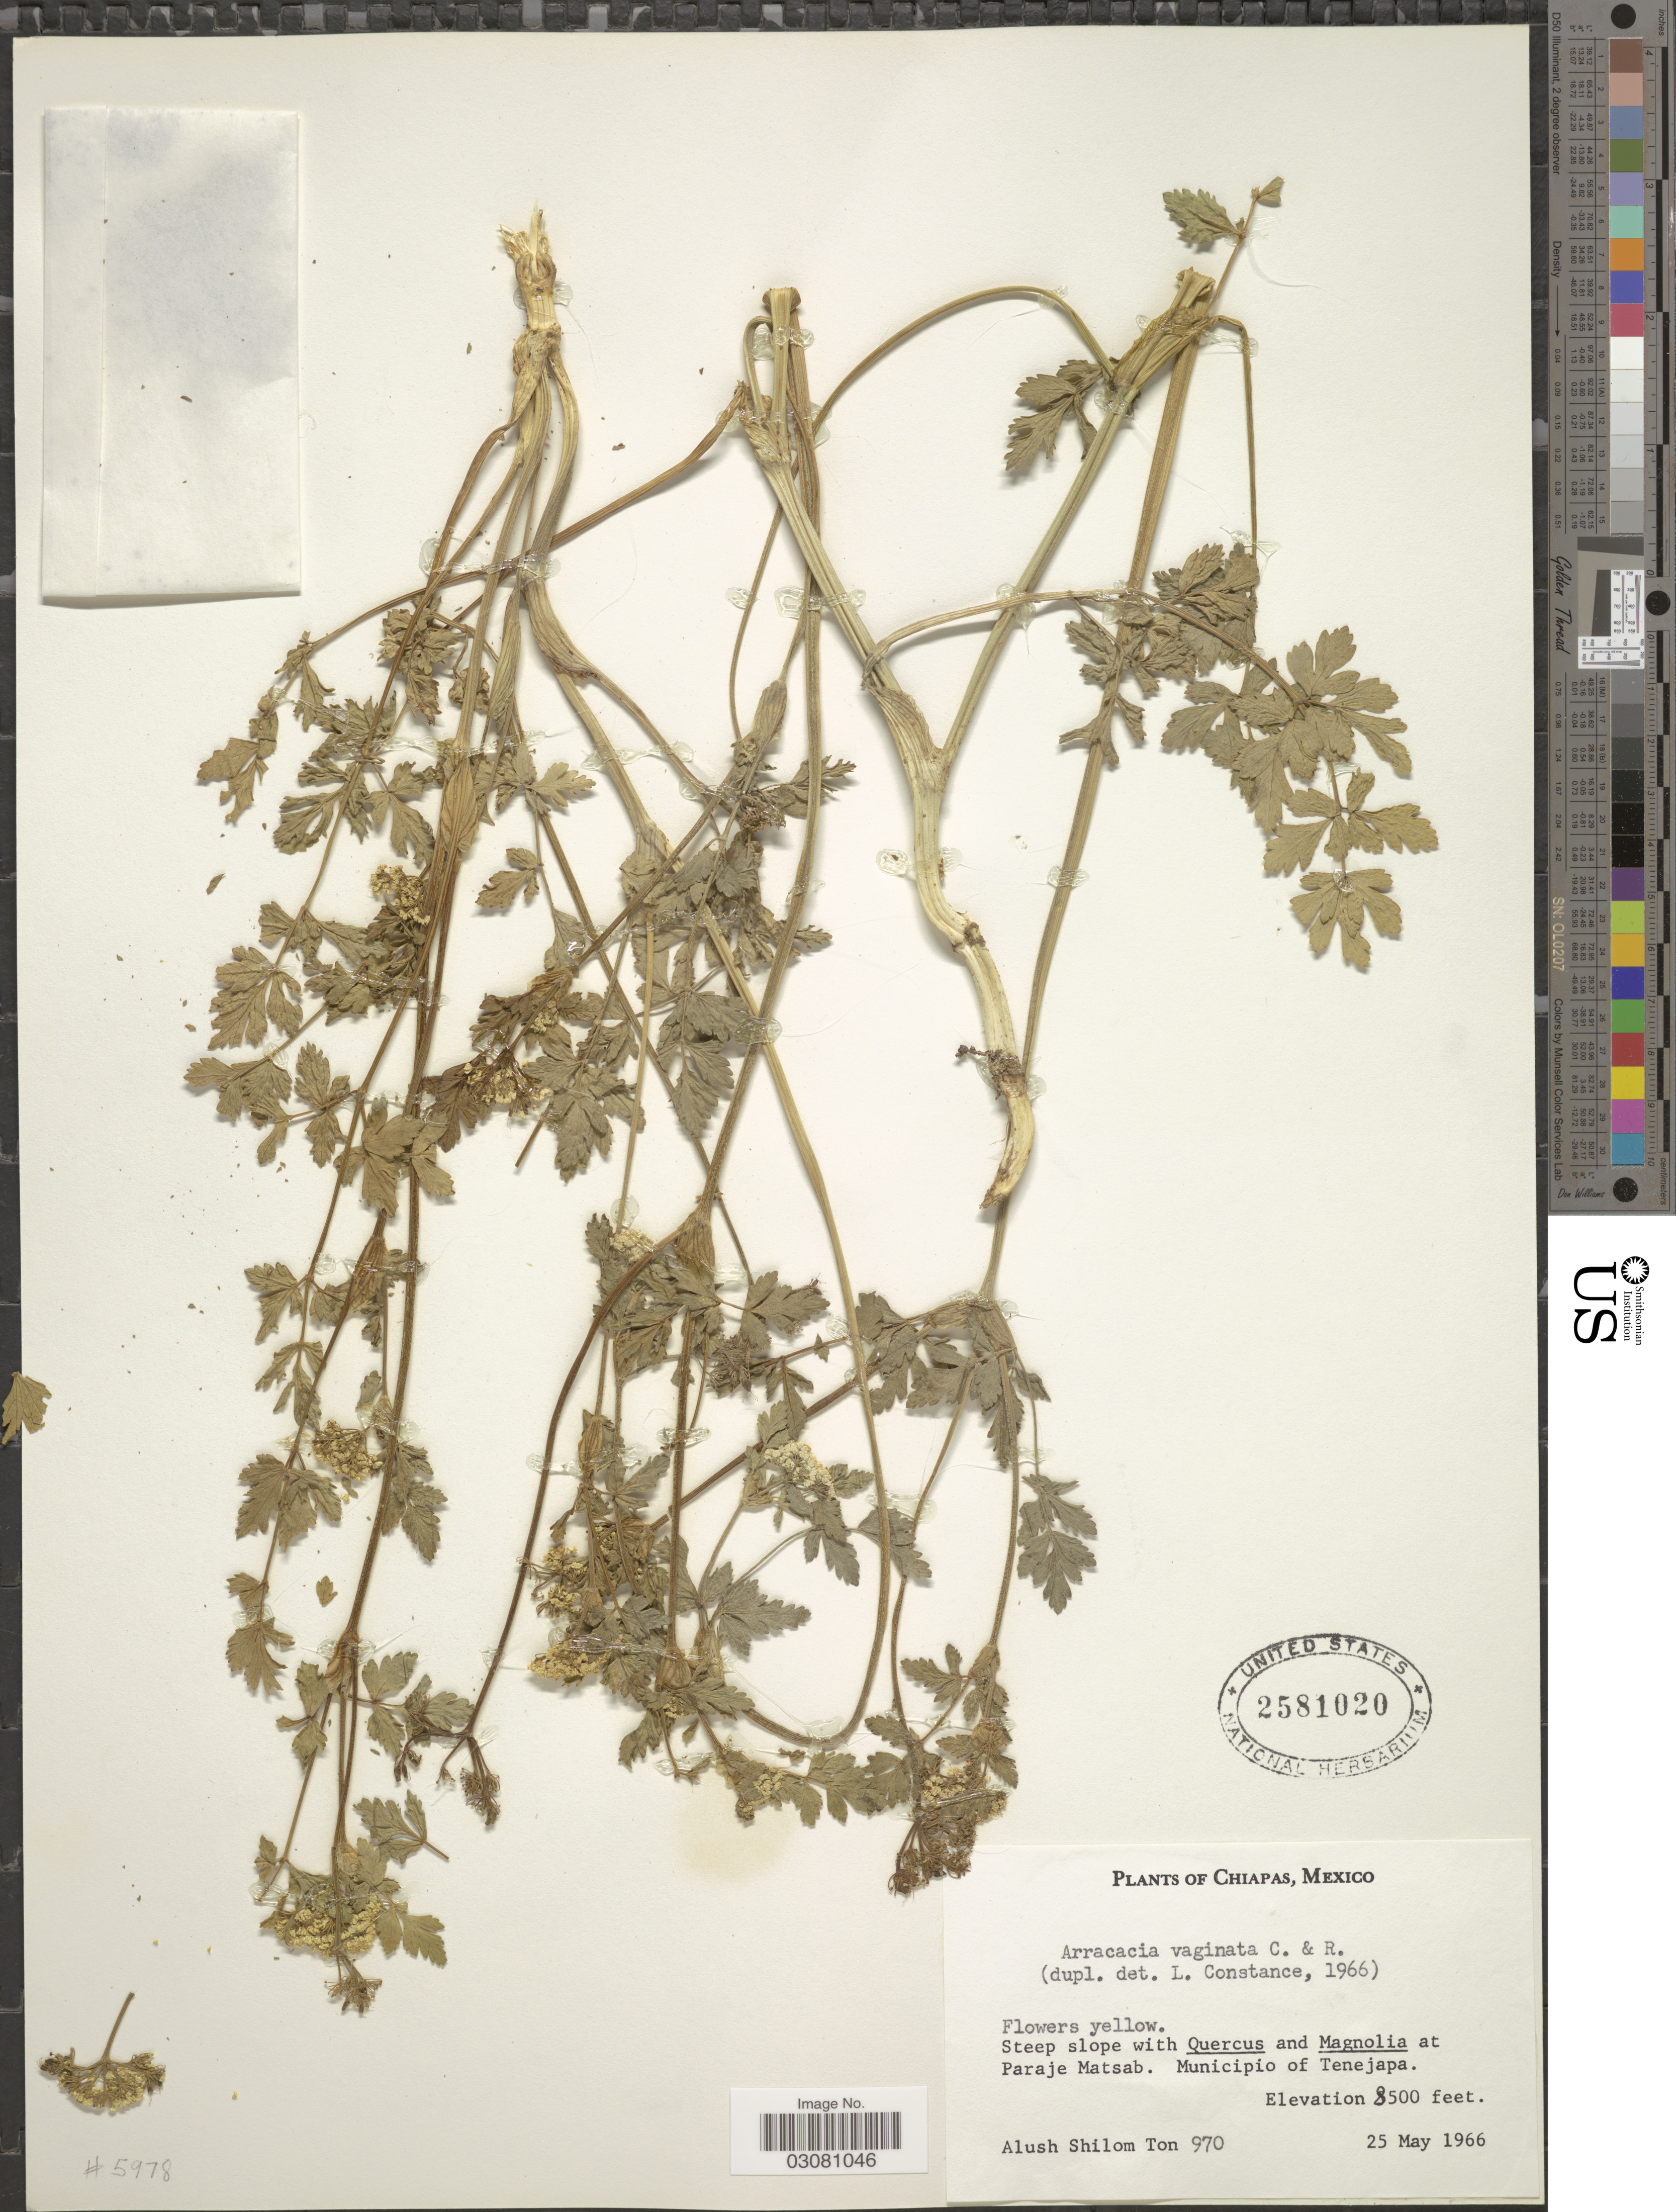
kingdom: Plantae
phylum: Tracheophyta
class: Magnoliopsida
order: Apiales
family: Apiaceae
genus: Arracacia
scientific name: Arracacia vaginata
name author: J.M. Coult. & Rose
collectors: A. Ton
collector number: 970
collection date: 1966-05-25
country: Mexico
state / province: Chiapas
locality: At Paraje Matsab. Municipio of Tenejapa.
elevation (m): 2591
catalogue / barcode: US 2581020